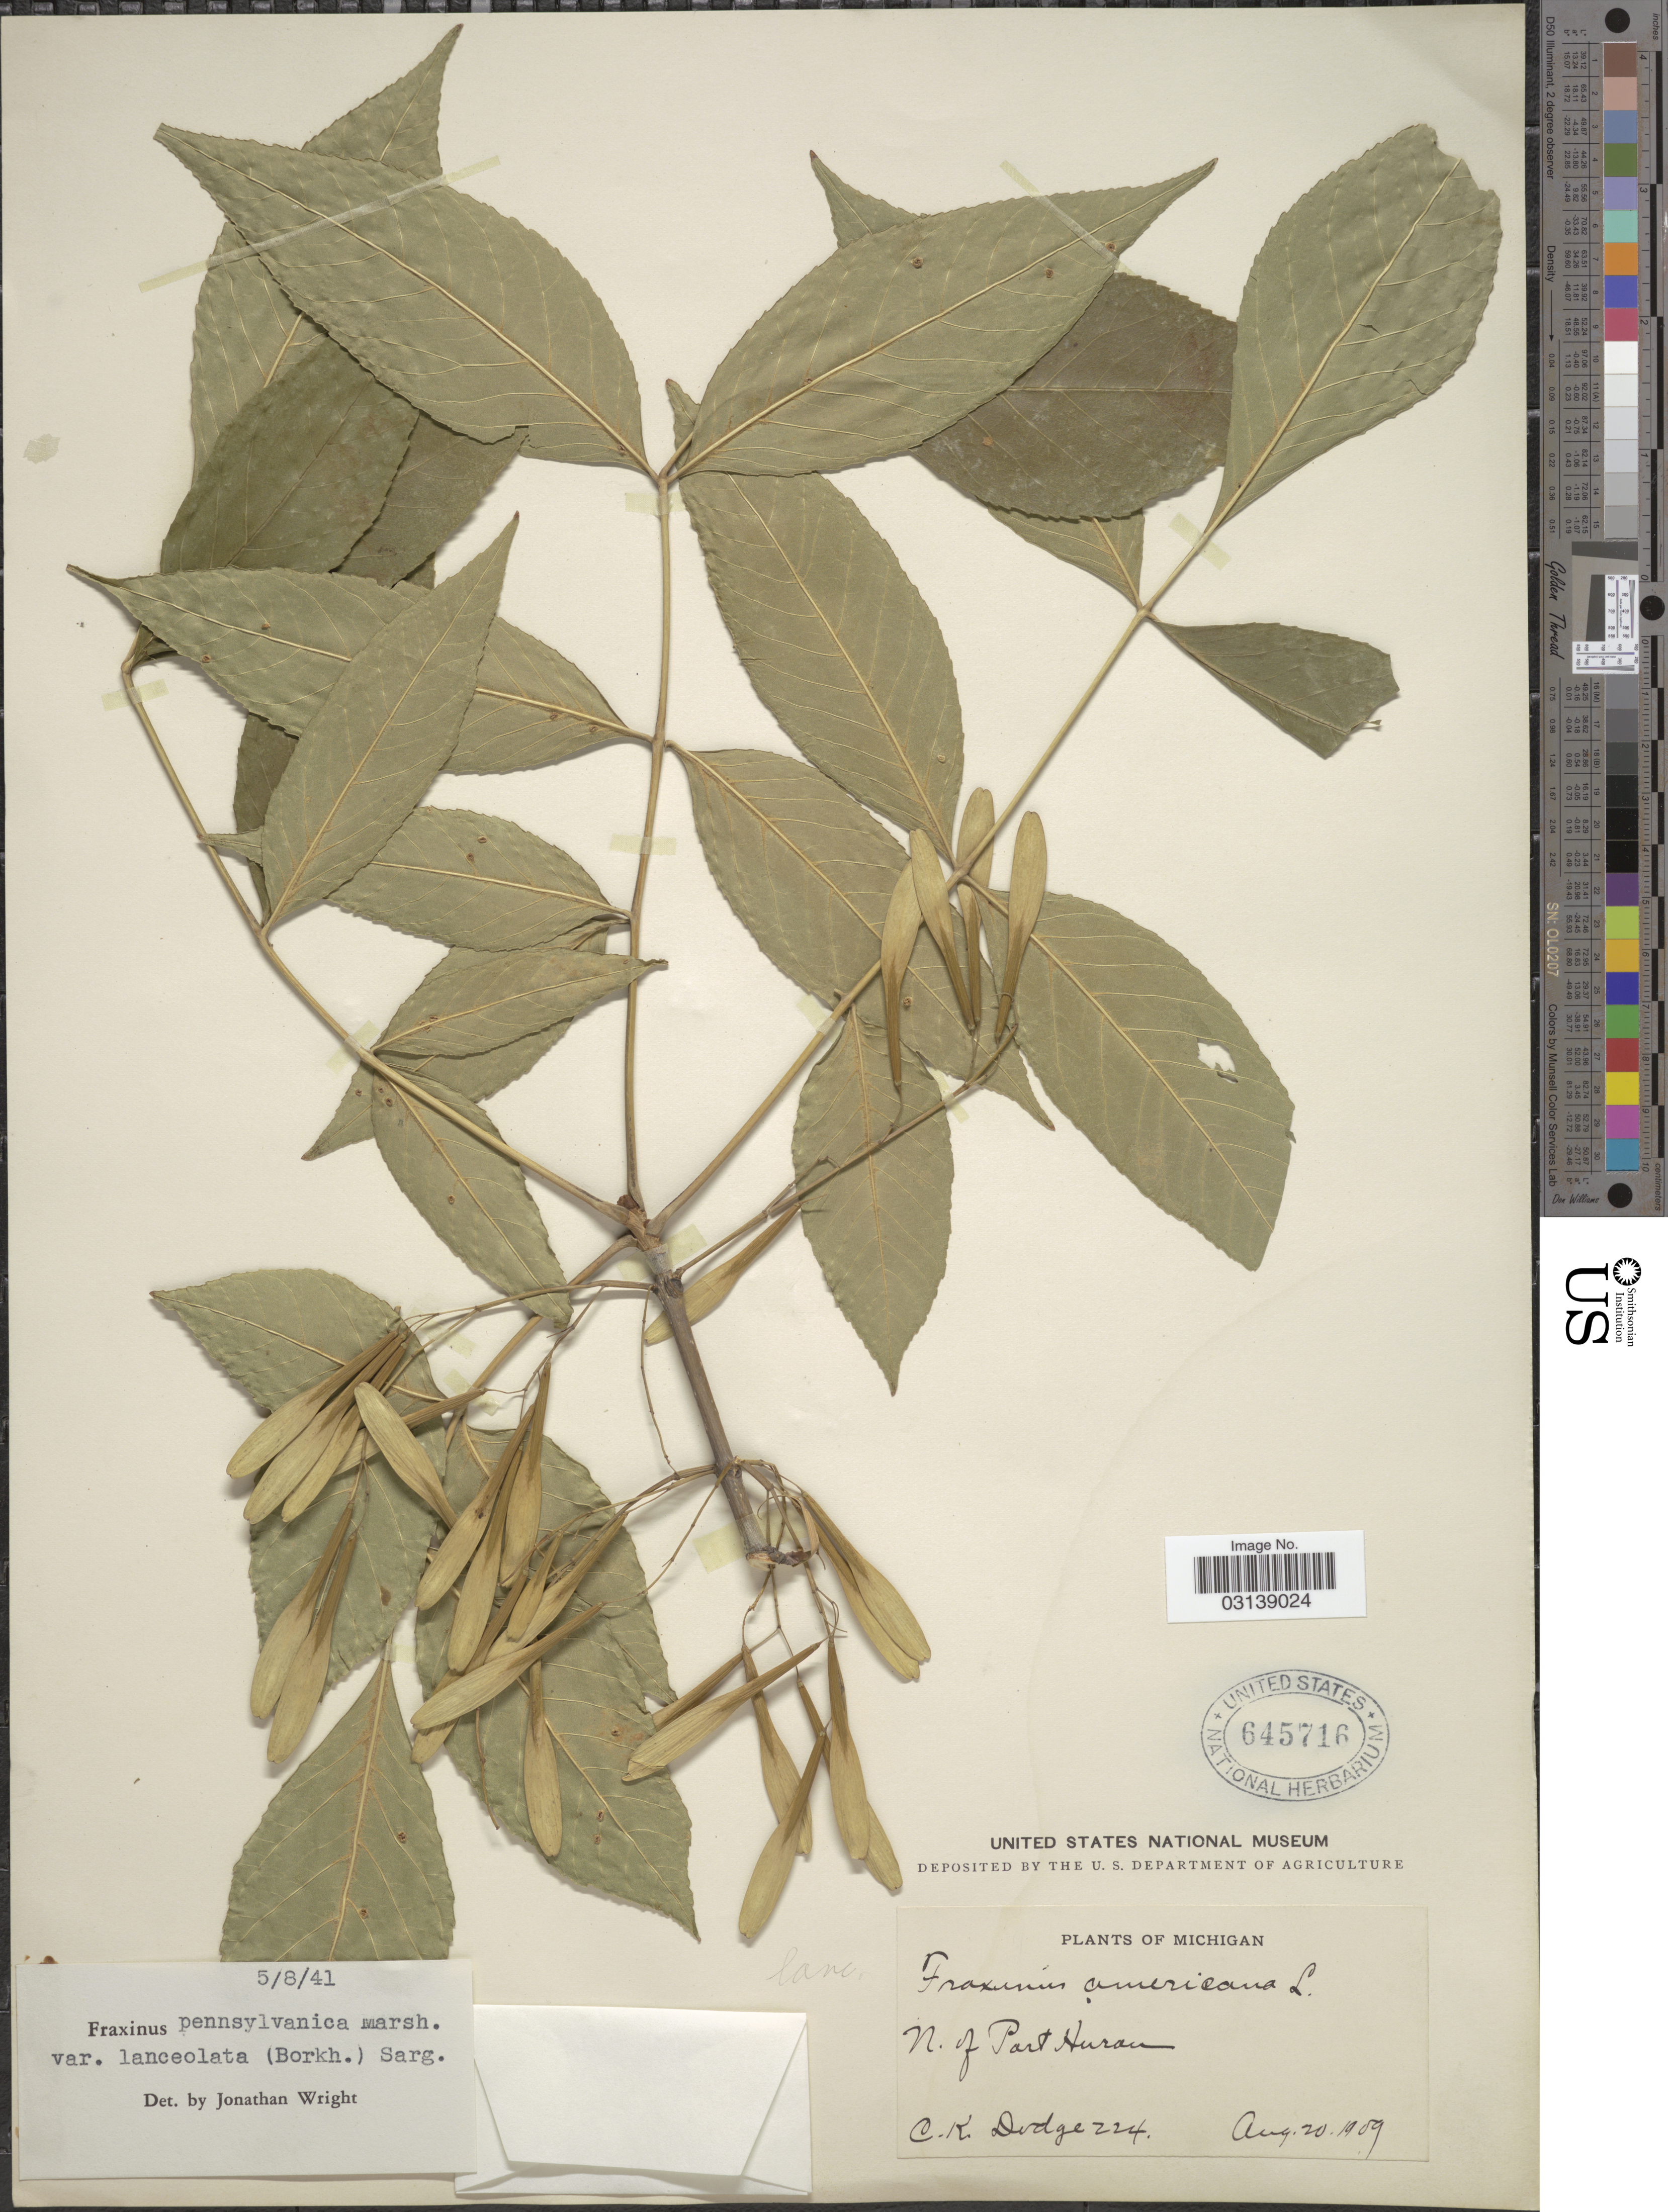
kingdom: Plantae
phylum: Tracheophyta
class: Magnoliopsida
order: Lamiales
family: Oleaceae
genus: Fraxinus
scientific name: Fraxinus pennsylvanica var. lanceolata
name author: Sarg.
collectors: C. Dodge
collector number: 224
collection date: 1909-08-20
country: United States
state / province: Michigan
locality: N. of Port Huron.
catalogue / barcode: US 645716